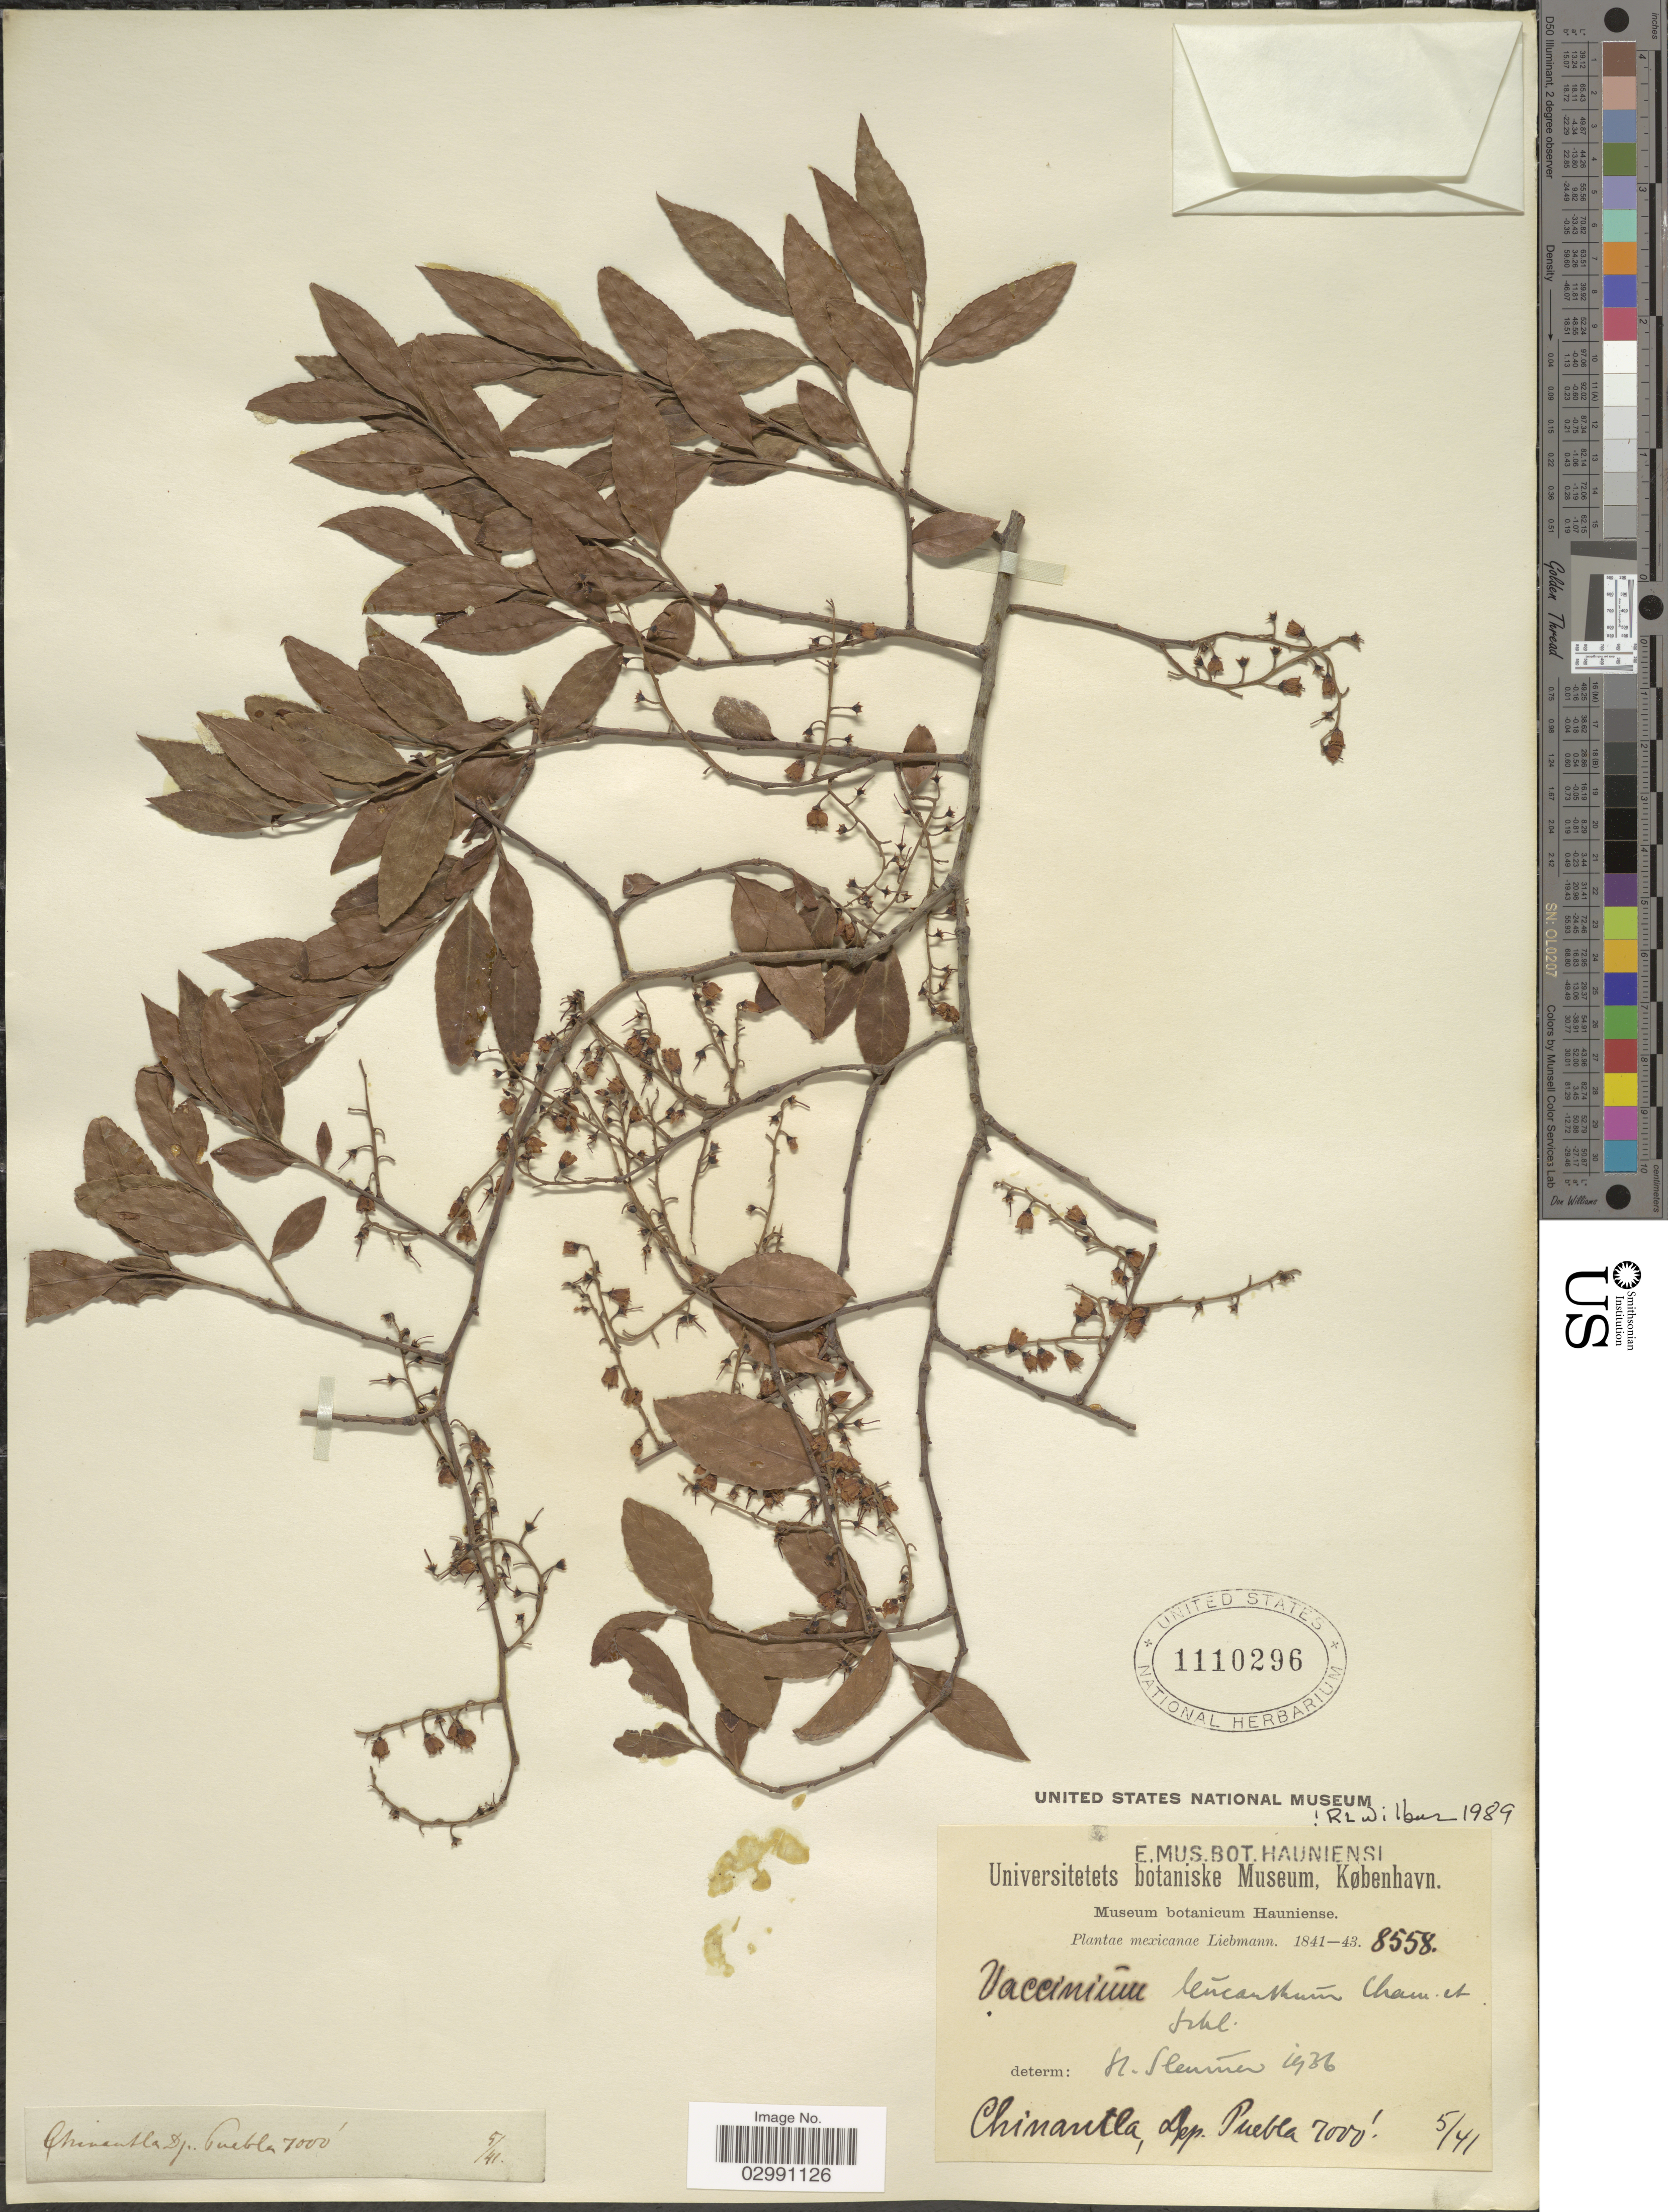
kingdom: Plantae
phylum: Tracheophyta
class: Magnoliopsida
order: Ericales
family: Ericaceae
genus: Vaccinium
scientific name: Vaccinium leucanthum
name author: Schltdl.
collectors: Liebmann, --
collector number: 8558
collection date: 1841-05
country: Mexico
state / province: Puebla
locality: Chinantla, dep. Puebla.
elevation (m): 2134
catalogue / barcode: US 1110296